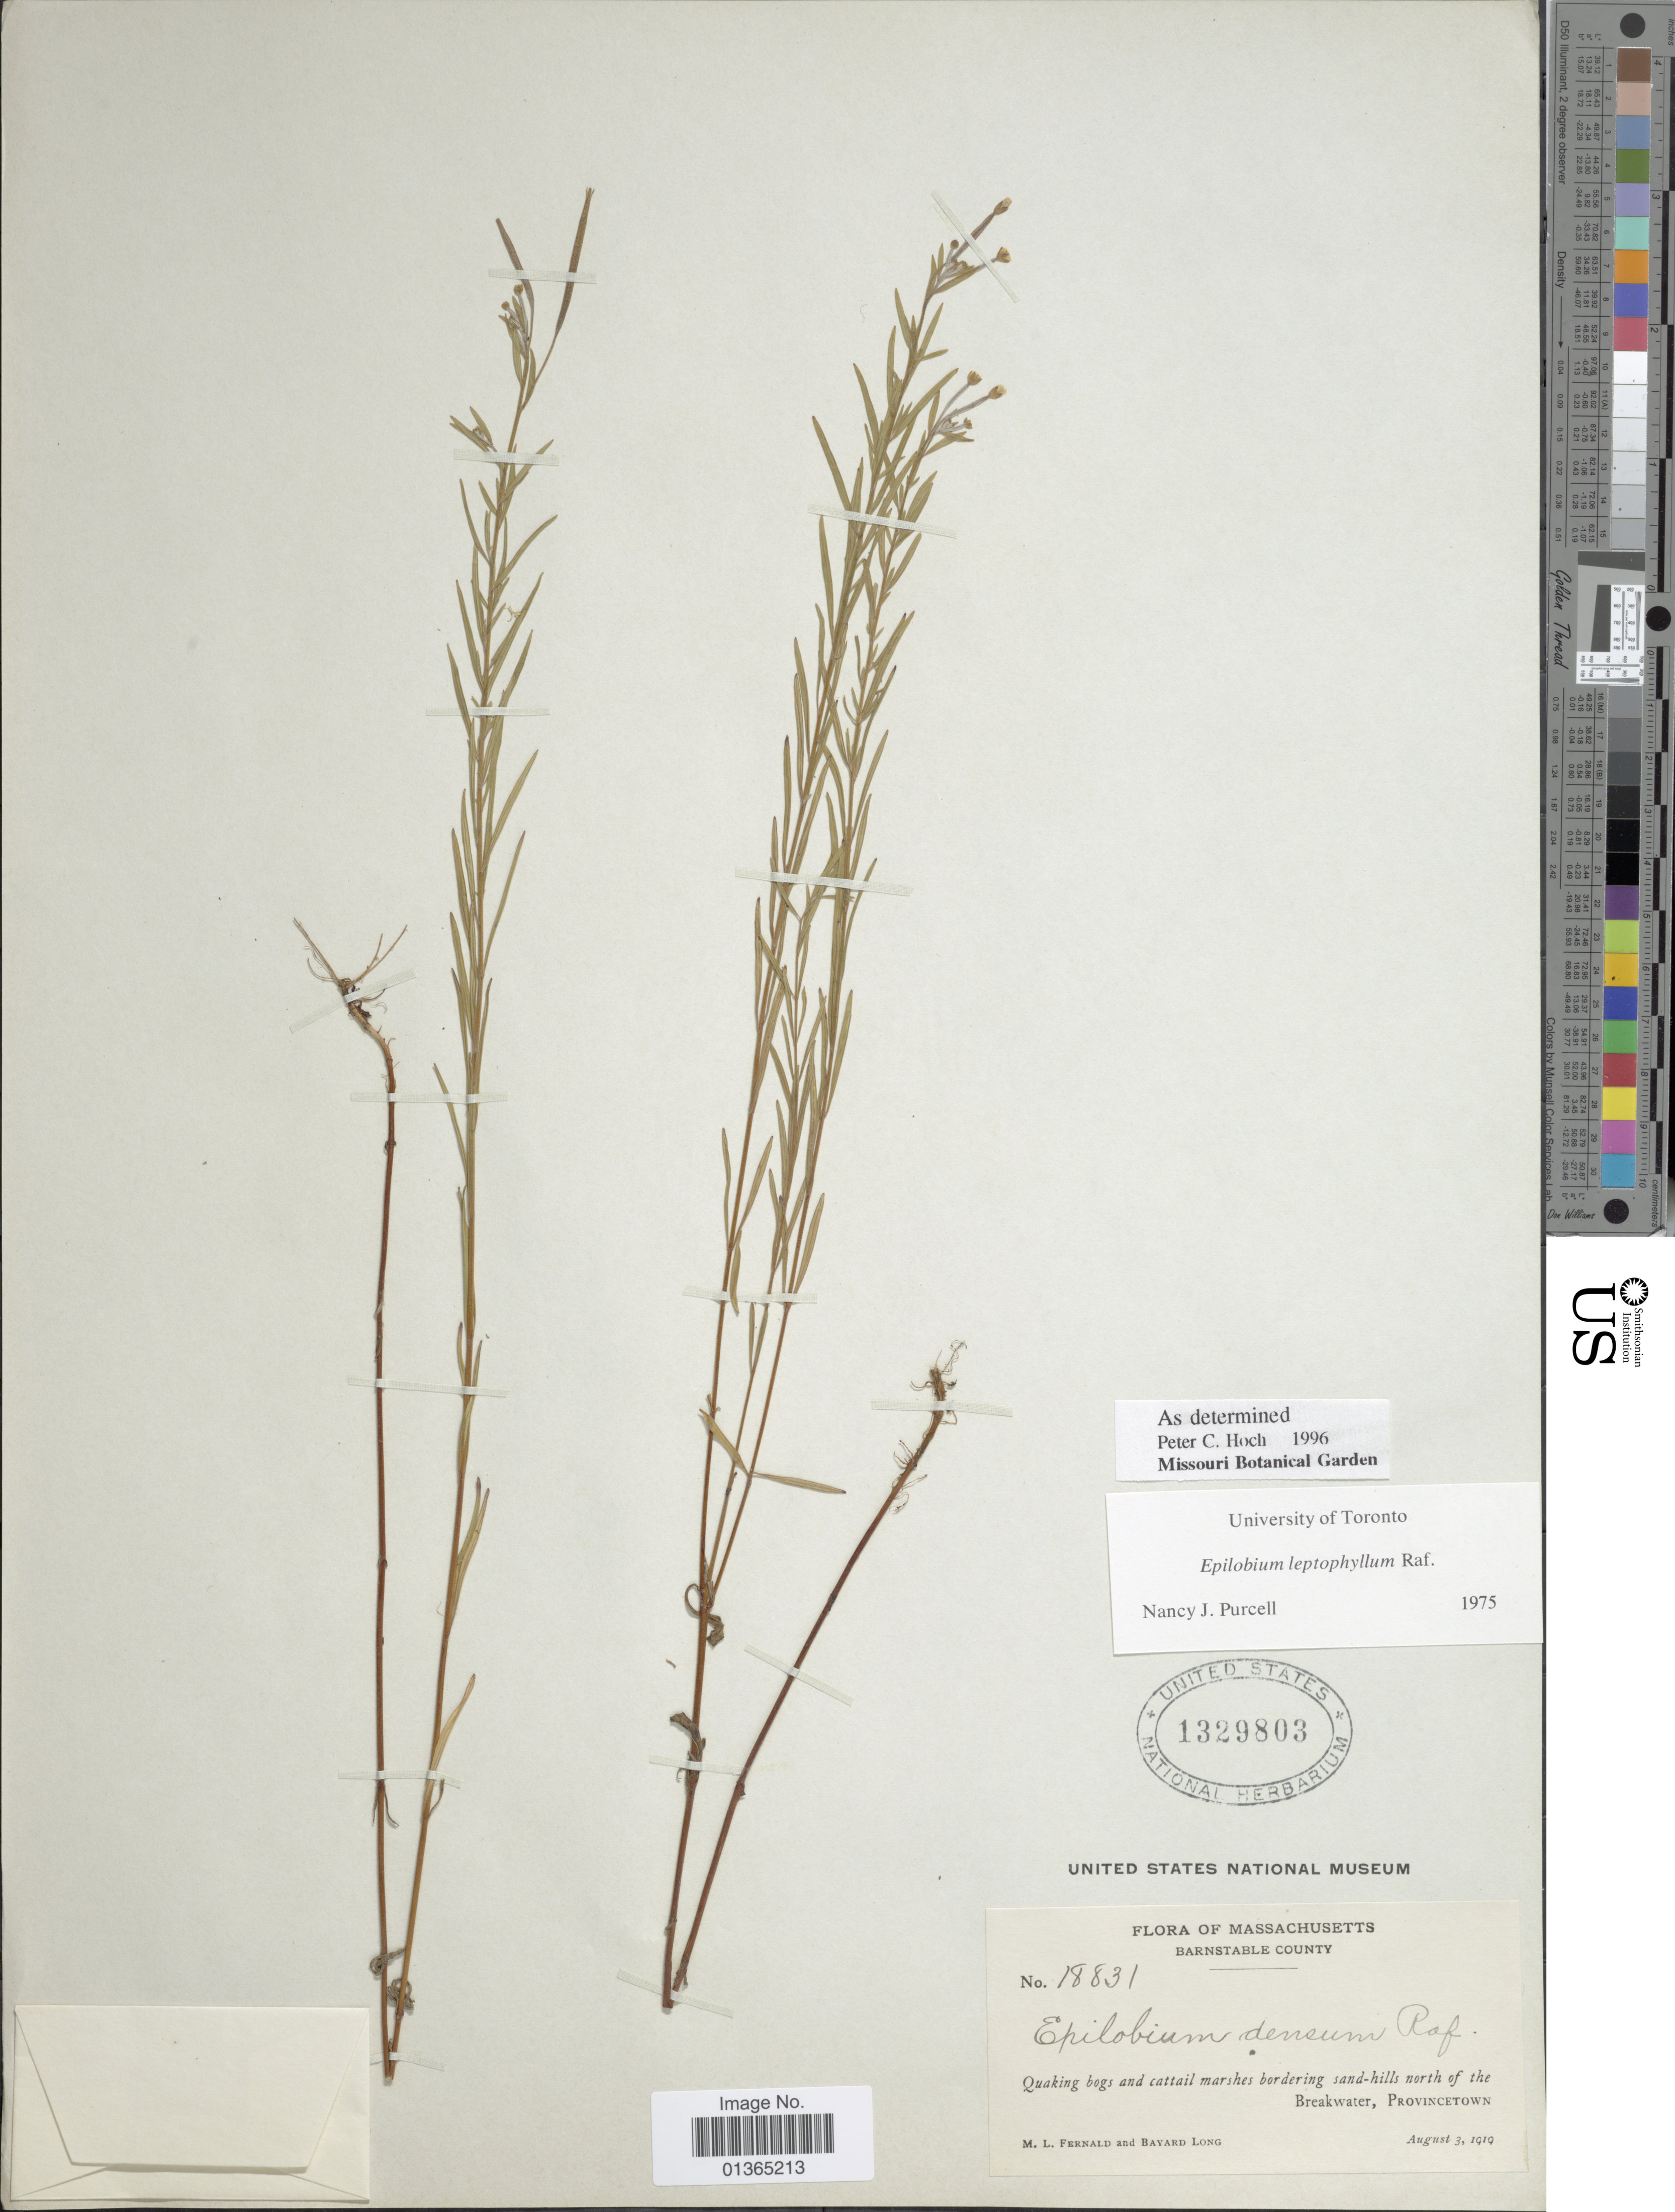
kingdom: Plantae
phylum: Tracheophyta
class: Magnoliopsida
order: Myrtales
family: Onagraceae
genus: Epilobium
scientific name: Epilobium leptophyllum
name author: Raf.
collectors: M. L. Fernald & B. Long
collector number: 18831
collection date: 1919-08-03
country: United States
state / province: Massachusetts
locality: Barnstable County. Quaking bogs and cattail marshes bordering sand-hills north of the Breakwater, Provincetown.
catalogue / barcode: US 1329803